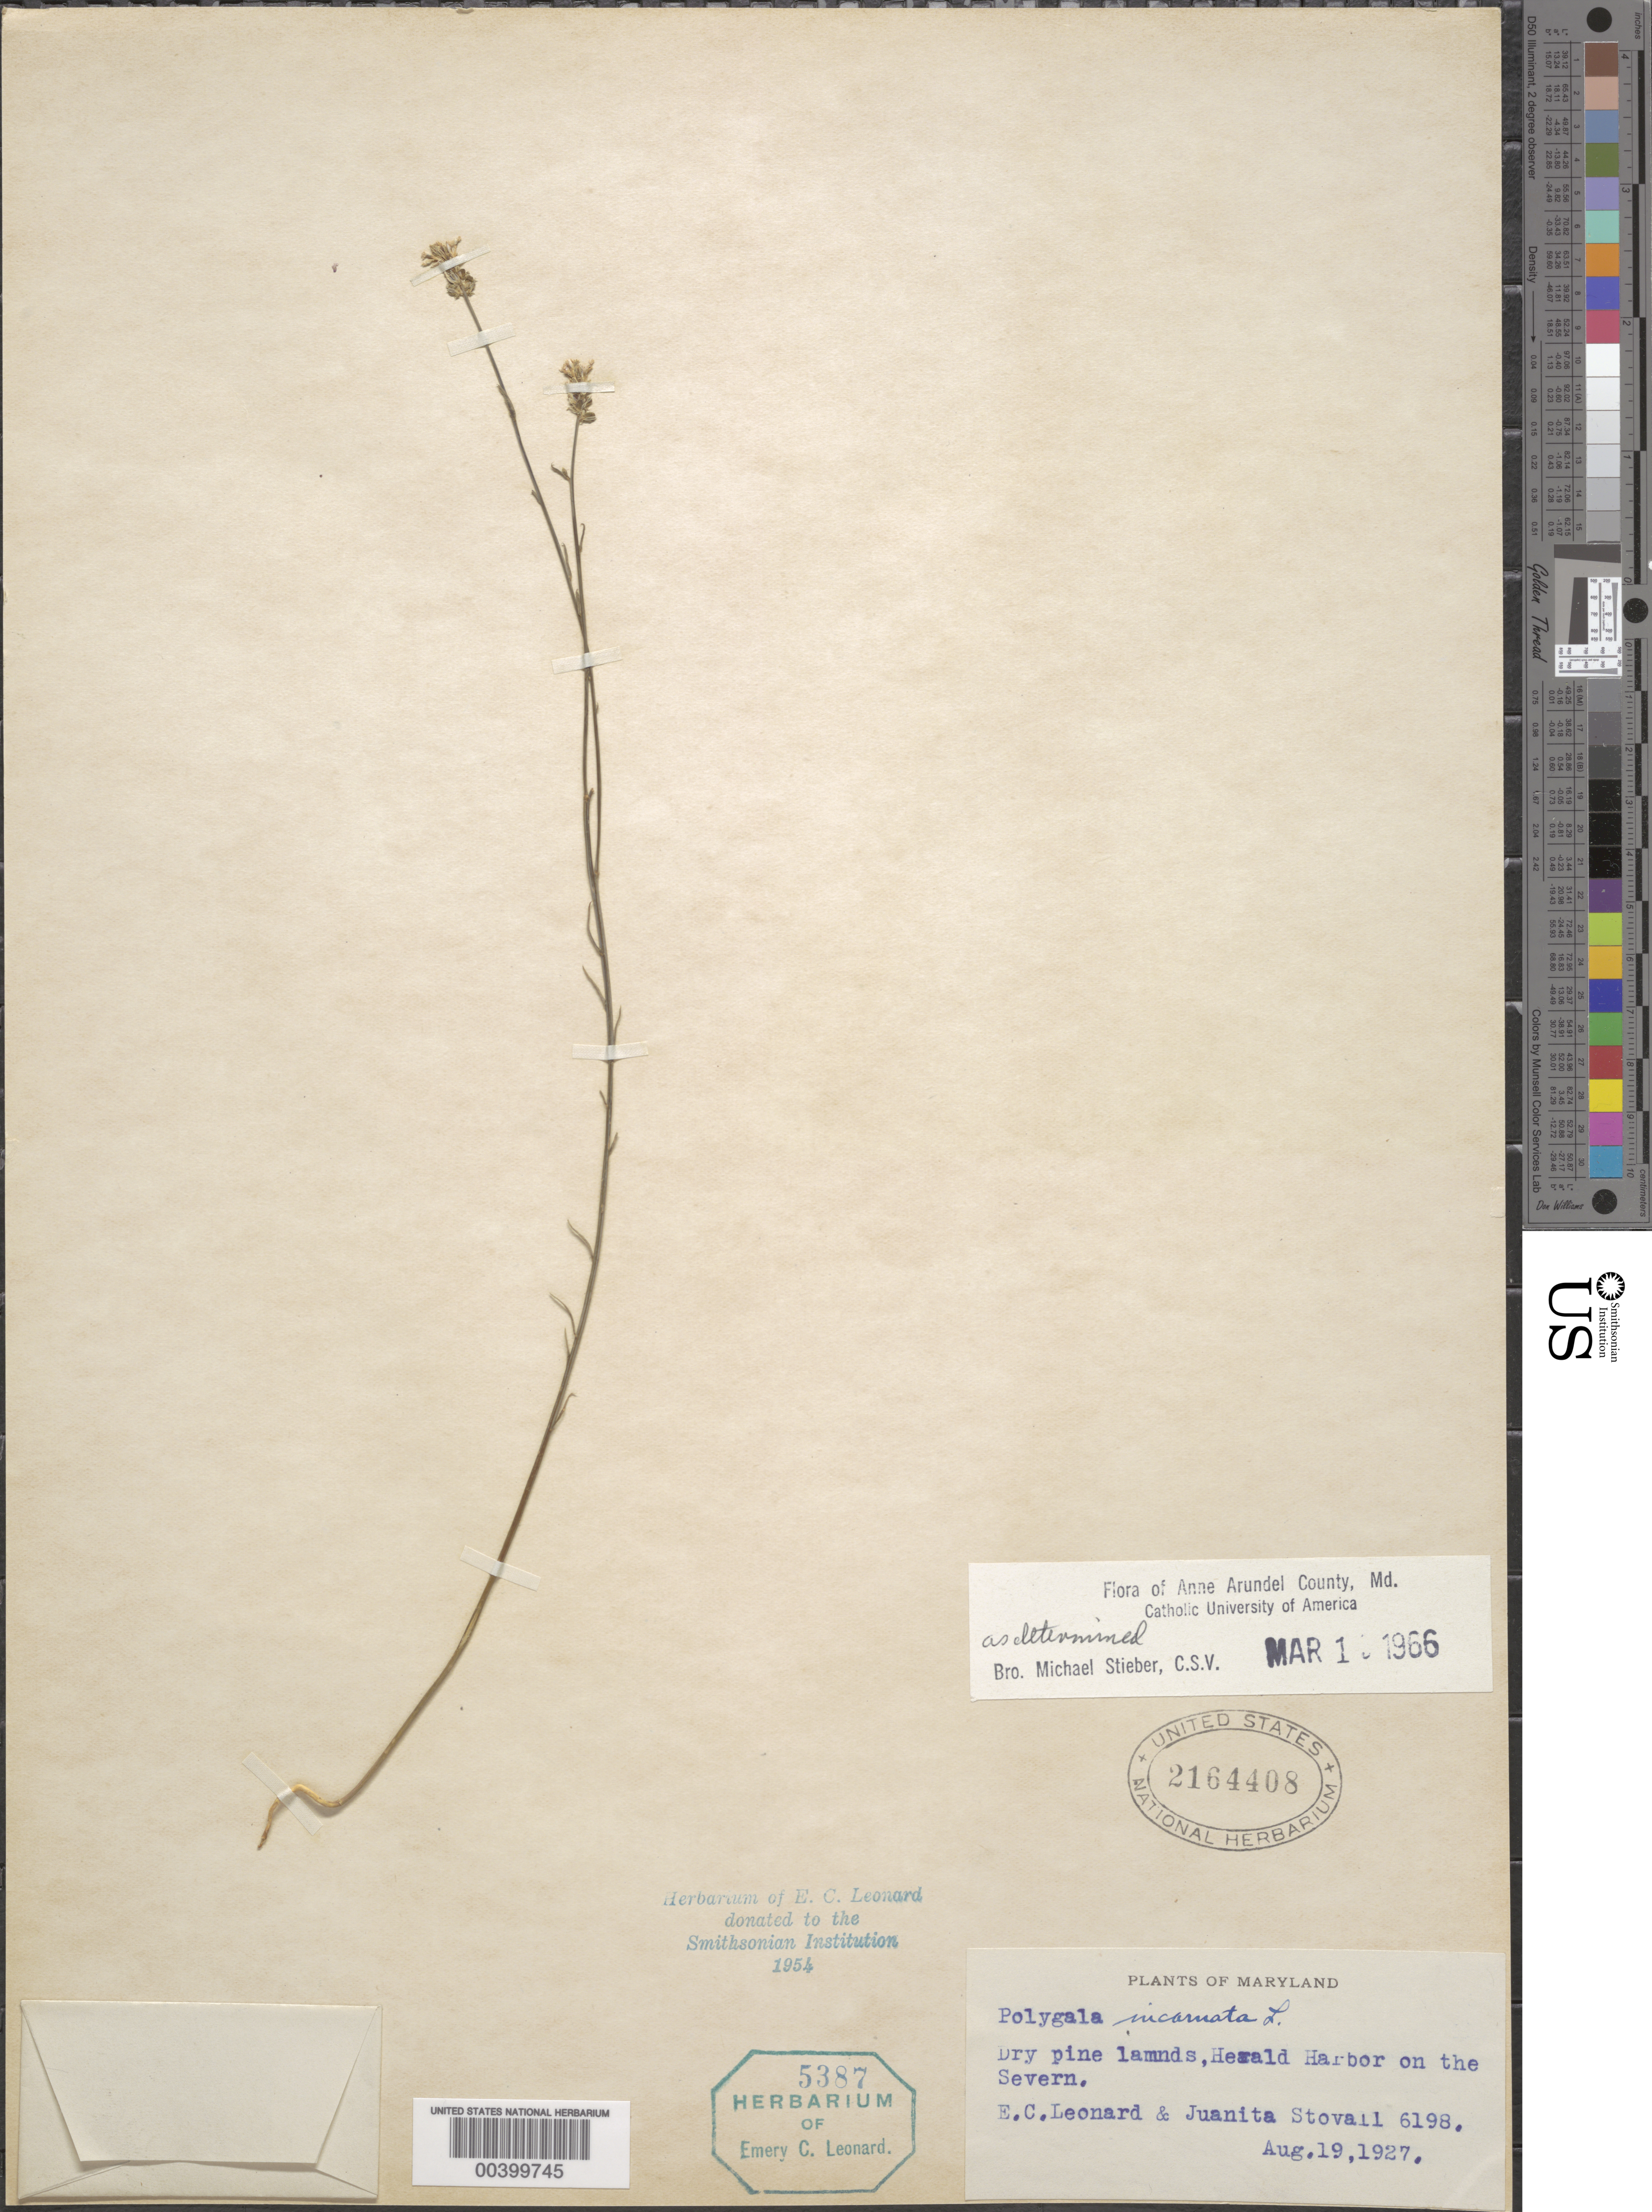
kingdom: Plantae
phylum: Tracheophyta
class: Magnoliopsida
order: Fabales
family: Polygalaceae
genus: Polygala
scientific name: Polygala incarnata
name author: L.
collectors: E. C. Leonard & E. Stovall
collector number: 6198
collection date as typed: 19 Aug 1927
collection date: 1927-08-19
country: United States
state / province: Maryland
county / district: Anne Arundel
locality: Herald Harbor, Severn River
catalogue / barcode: US 2164408